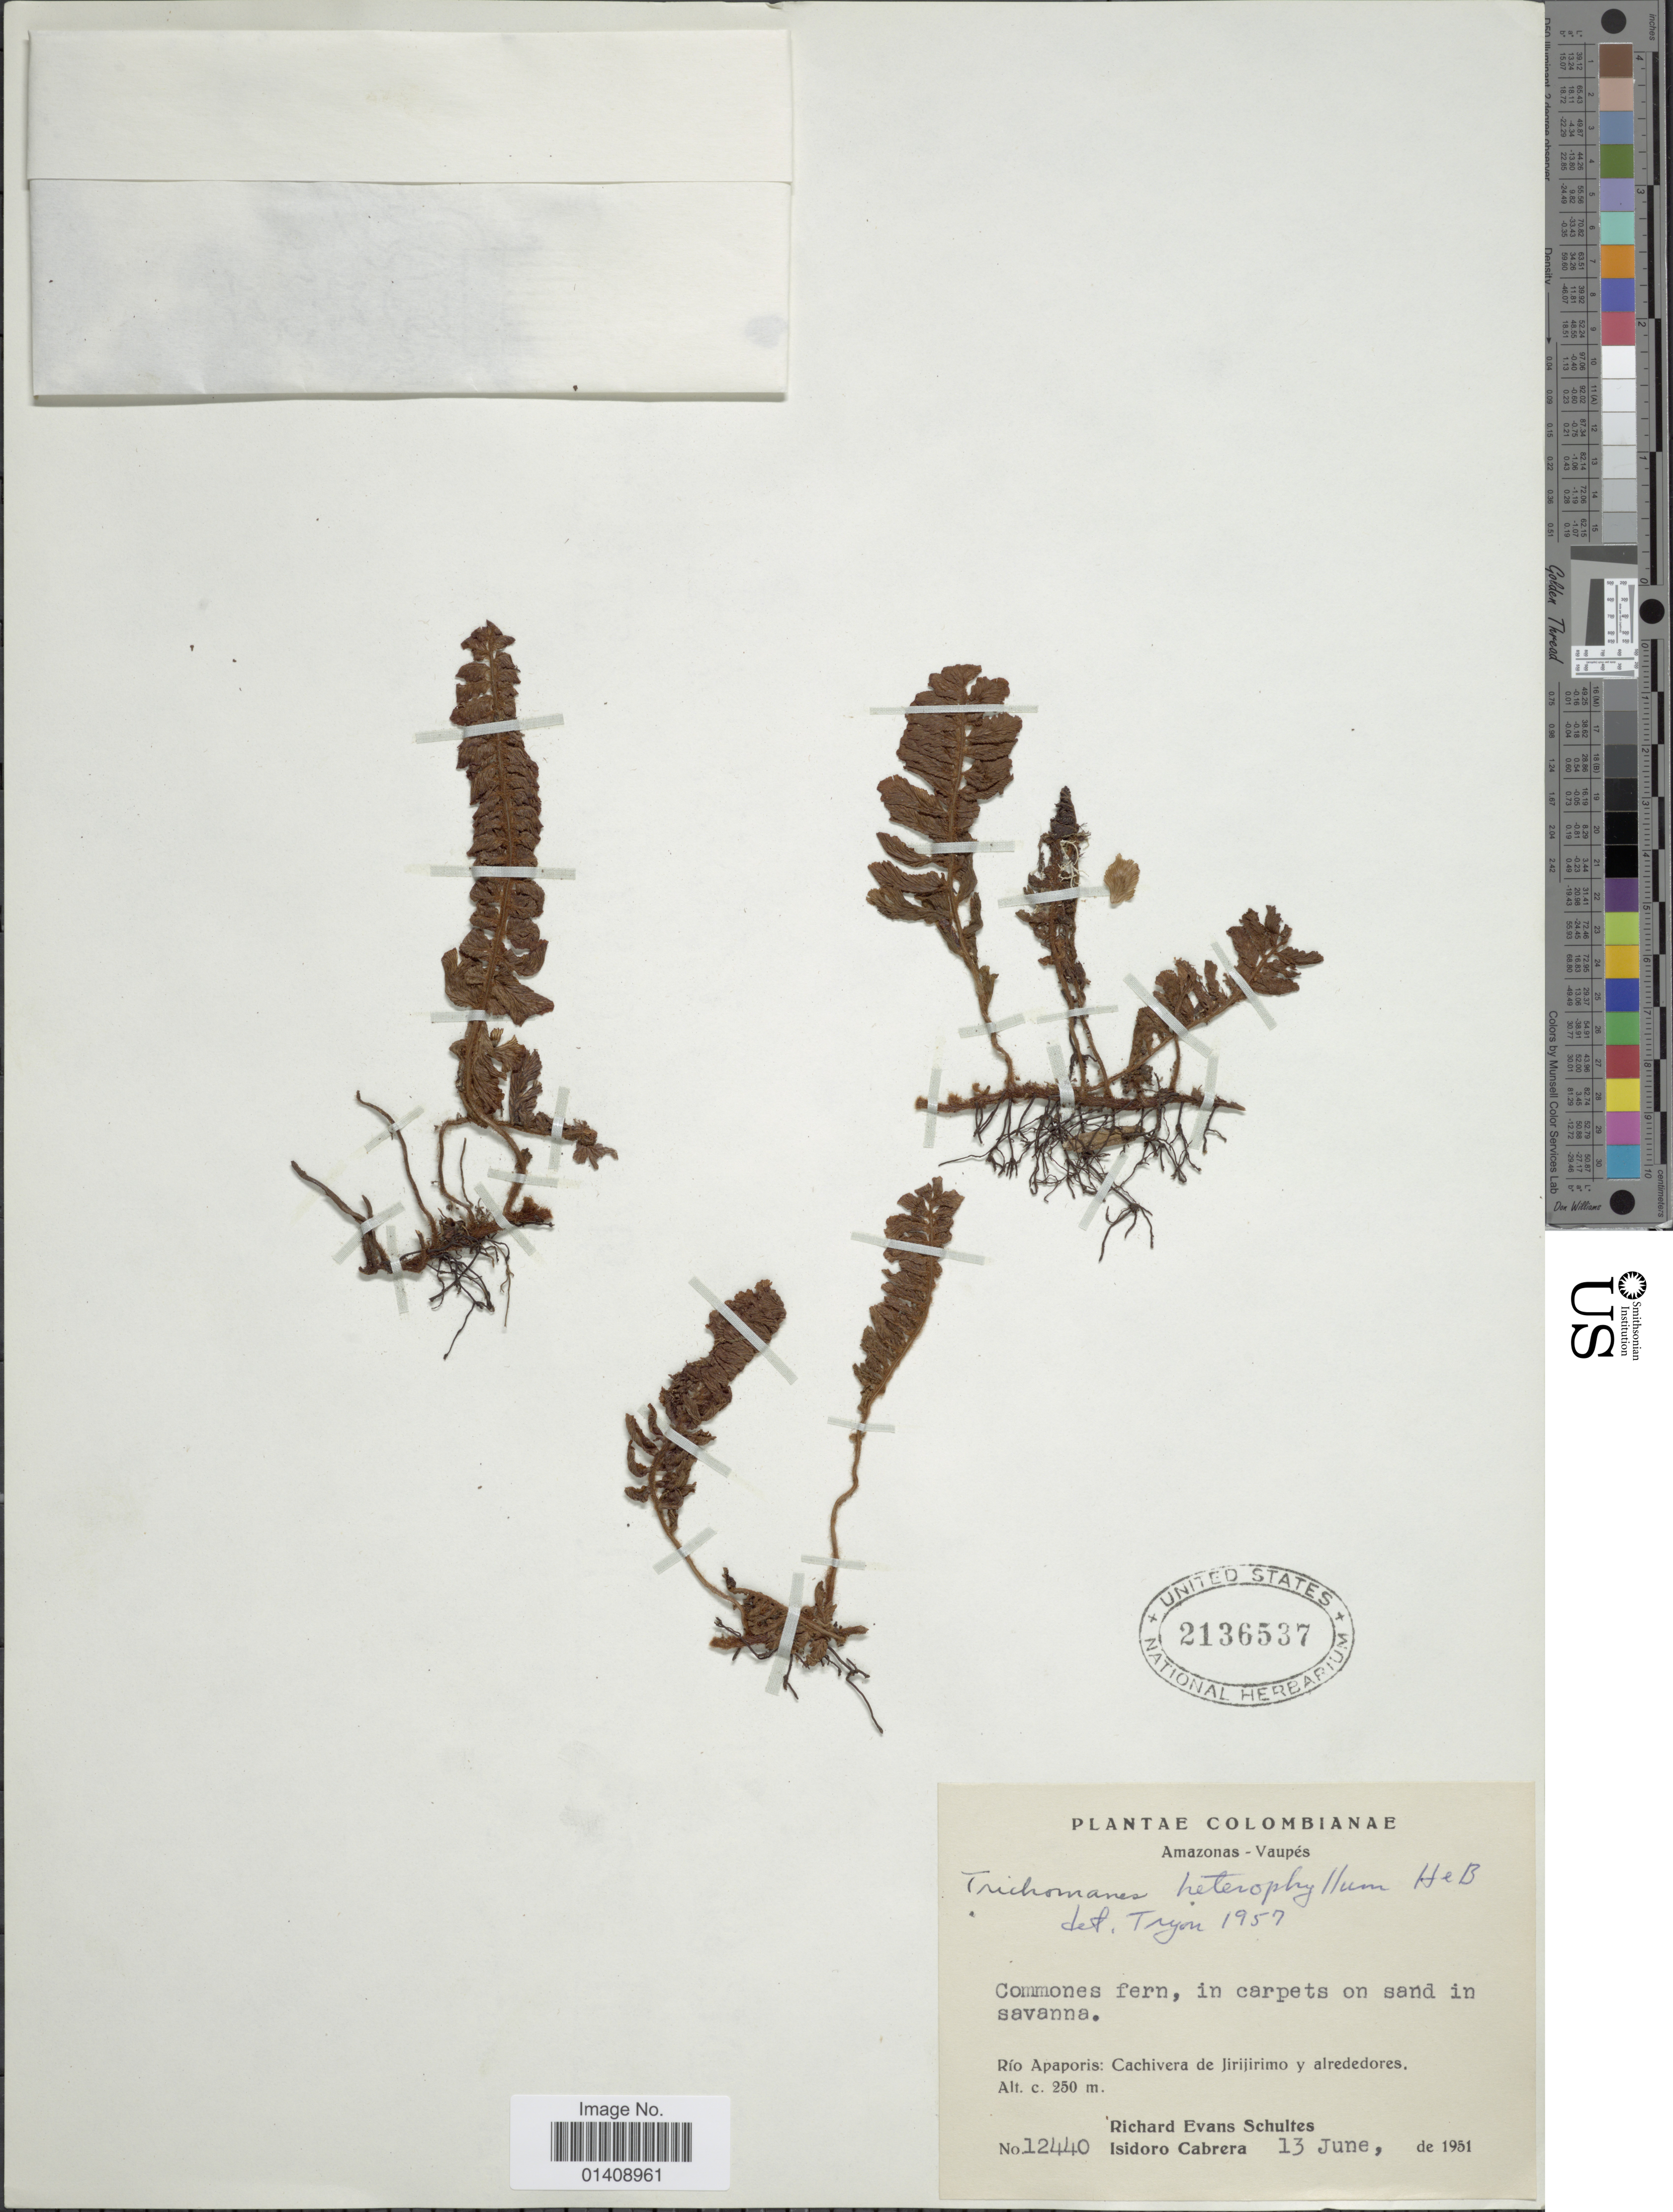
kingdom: Plantae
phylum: Tracheophyta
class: Polypodiopsida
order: Hymenophyllales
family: Hymenophyllaceae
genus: Trichomanes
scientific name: Trichomanes humboldtii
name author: (Bosch) Lellinger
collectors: R. E. Schultes & I. Cabrera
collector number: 12440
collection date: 1951-06-13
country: Colombia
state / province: Amazônas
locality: Amazonas - Vaupés. Río Apapores; Cachivera de Jirijirimo y alrededores.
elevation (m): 250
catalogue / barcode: US 2136537